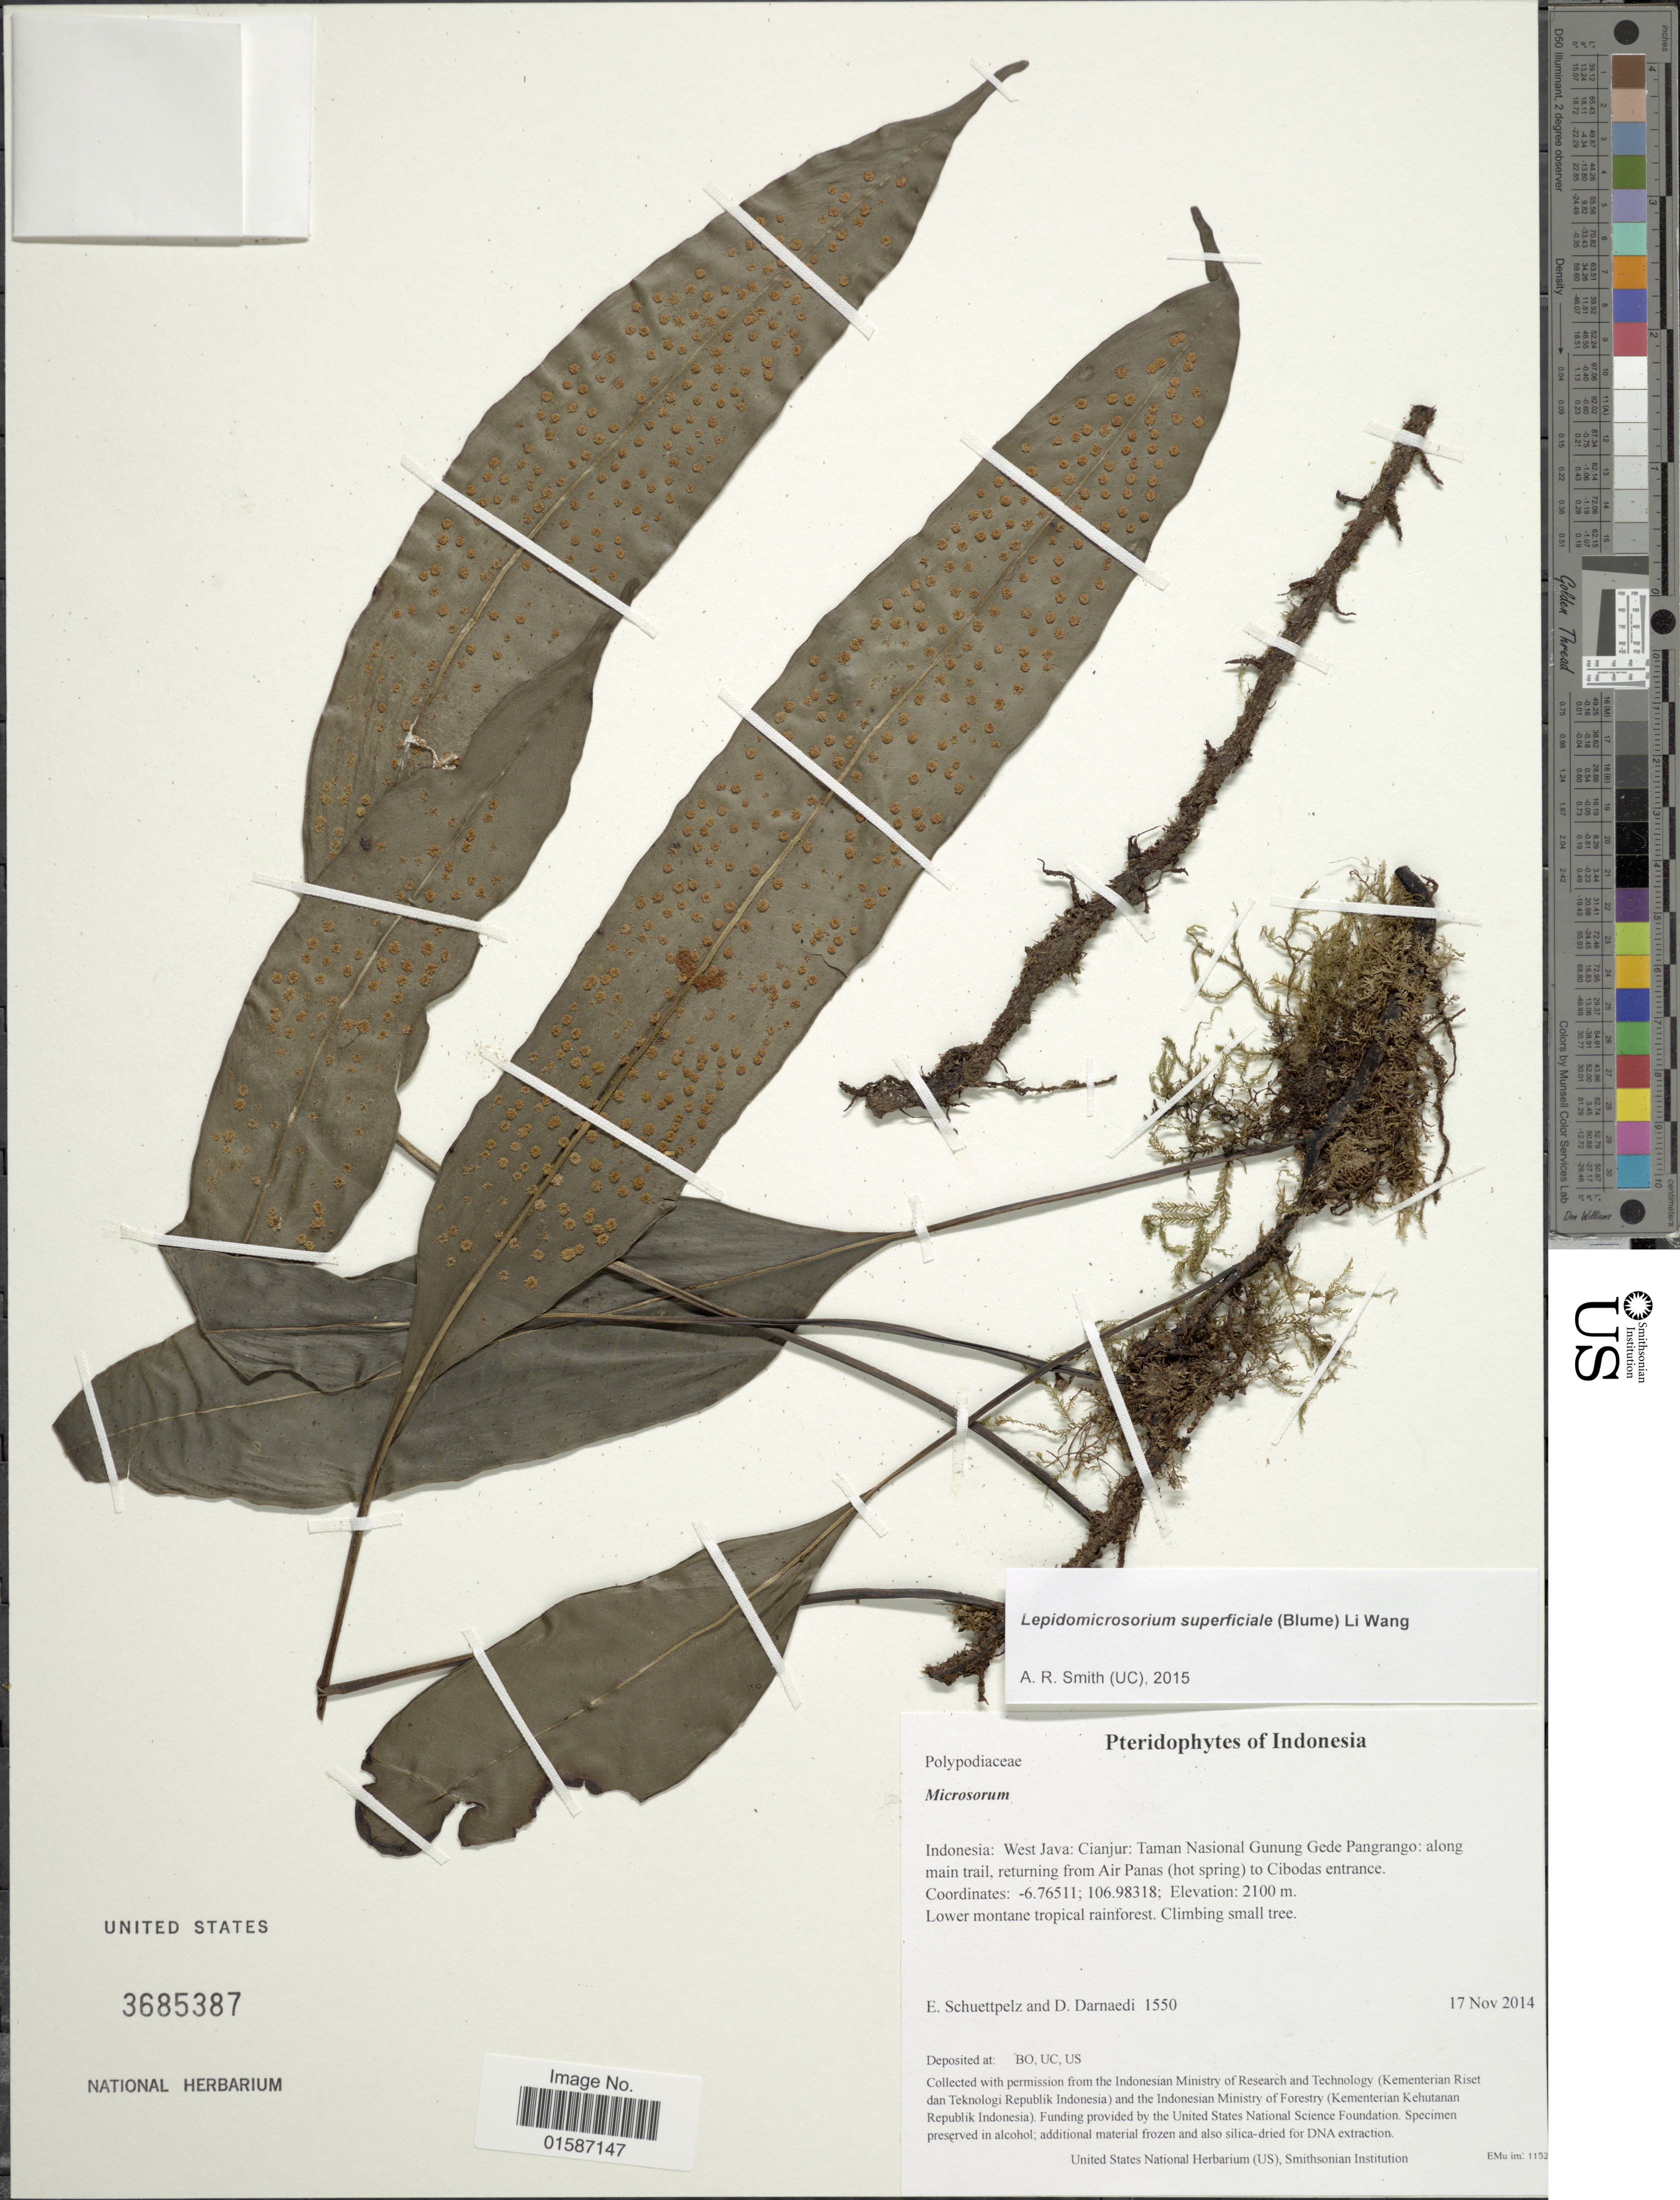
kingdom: Plantae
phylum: Tracheophyta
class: Polypodiopsida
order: Polypodiales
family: Polypodiaceae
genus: Microsorum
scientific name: Microsorum sp.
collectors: E. Schuettpelz & D. Darnaedi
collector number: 1550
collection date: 2014-11-17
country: Indonesia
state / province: Java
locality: West Java: Cianjur: Taman Nasioanl Gunung Gede Pangrango: along main trail, returning from Air Panas (hot springs) to Cibodas entrance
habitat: Lower montane tropical rainforest.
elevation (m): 2100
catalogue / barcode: US 3685387